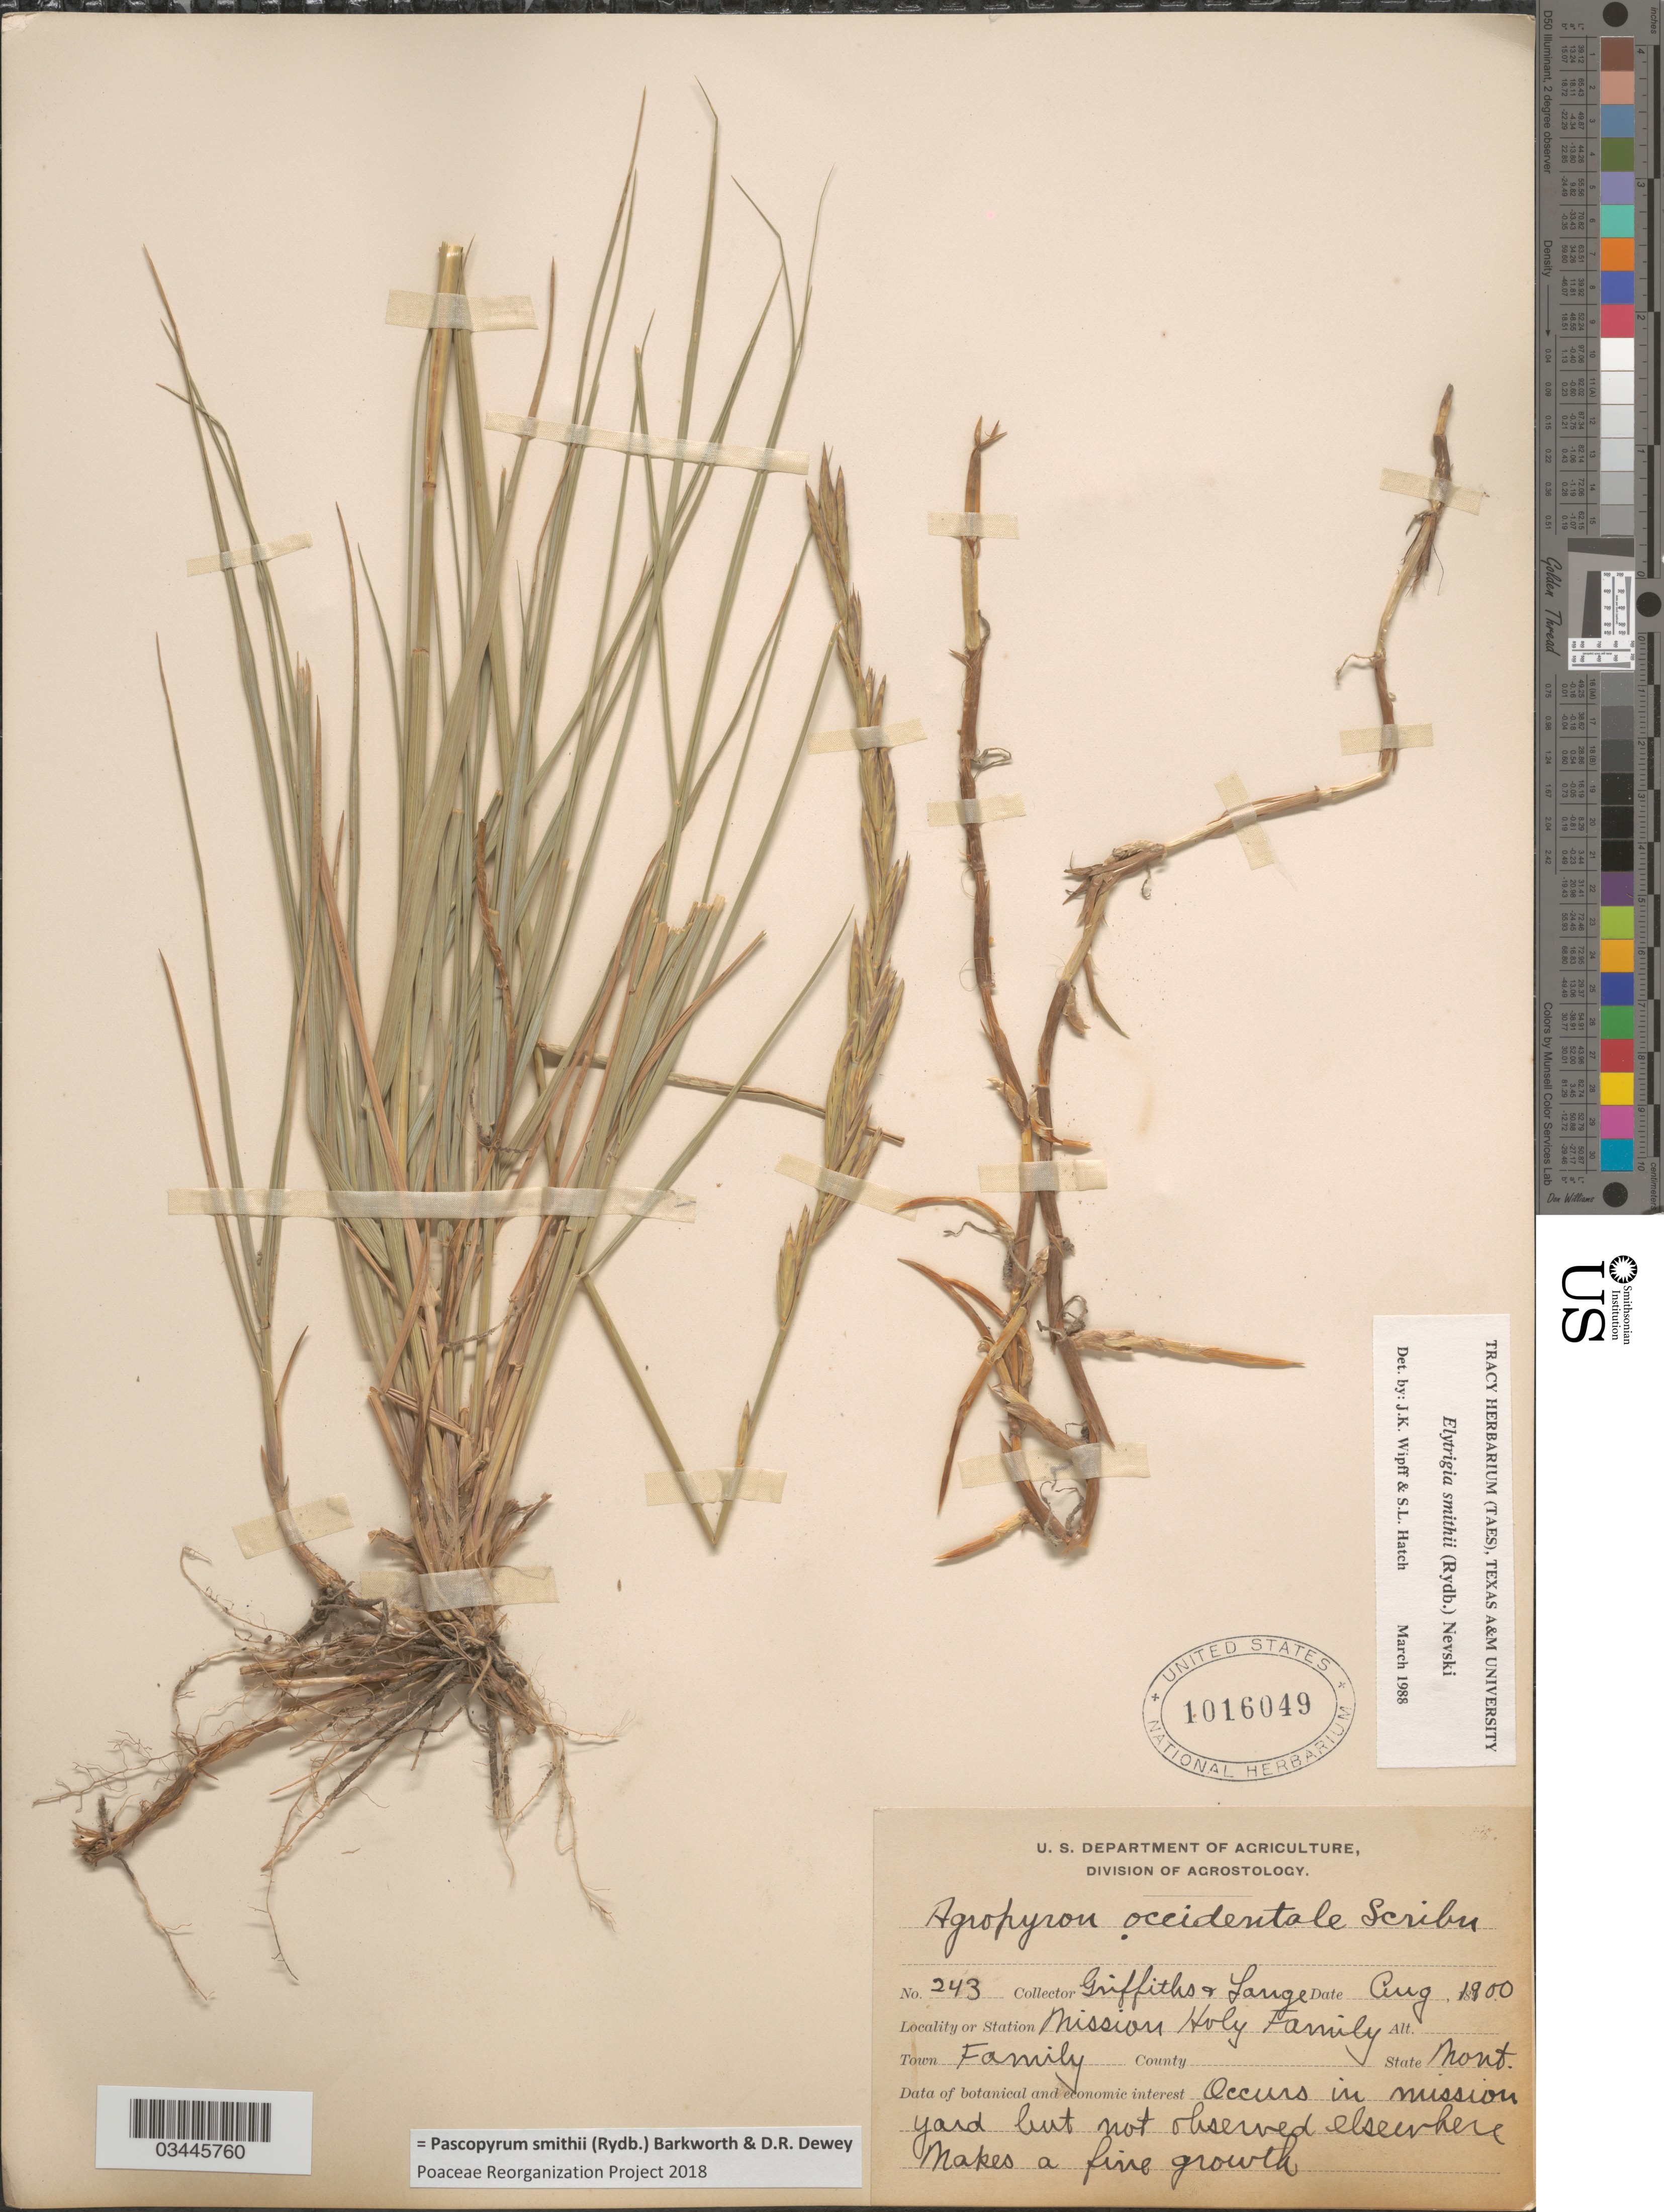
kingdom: Plantae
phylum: Tracheophyta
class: Liliopsida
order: Poales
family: Poaceae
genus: Pascopyrum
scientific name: Pascopyrum smithii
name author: (Rydb.) Barkworth & Dewey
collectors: -- Griffiths & -- Lange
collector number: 243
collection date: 1900-08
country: United States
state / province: Montana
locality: Mission Holy Family. Town Family.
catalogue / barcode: US 1016049